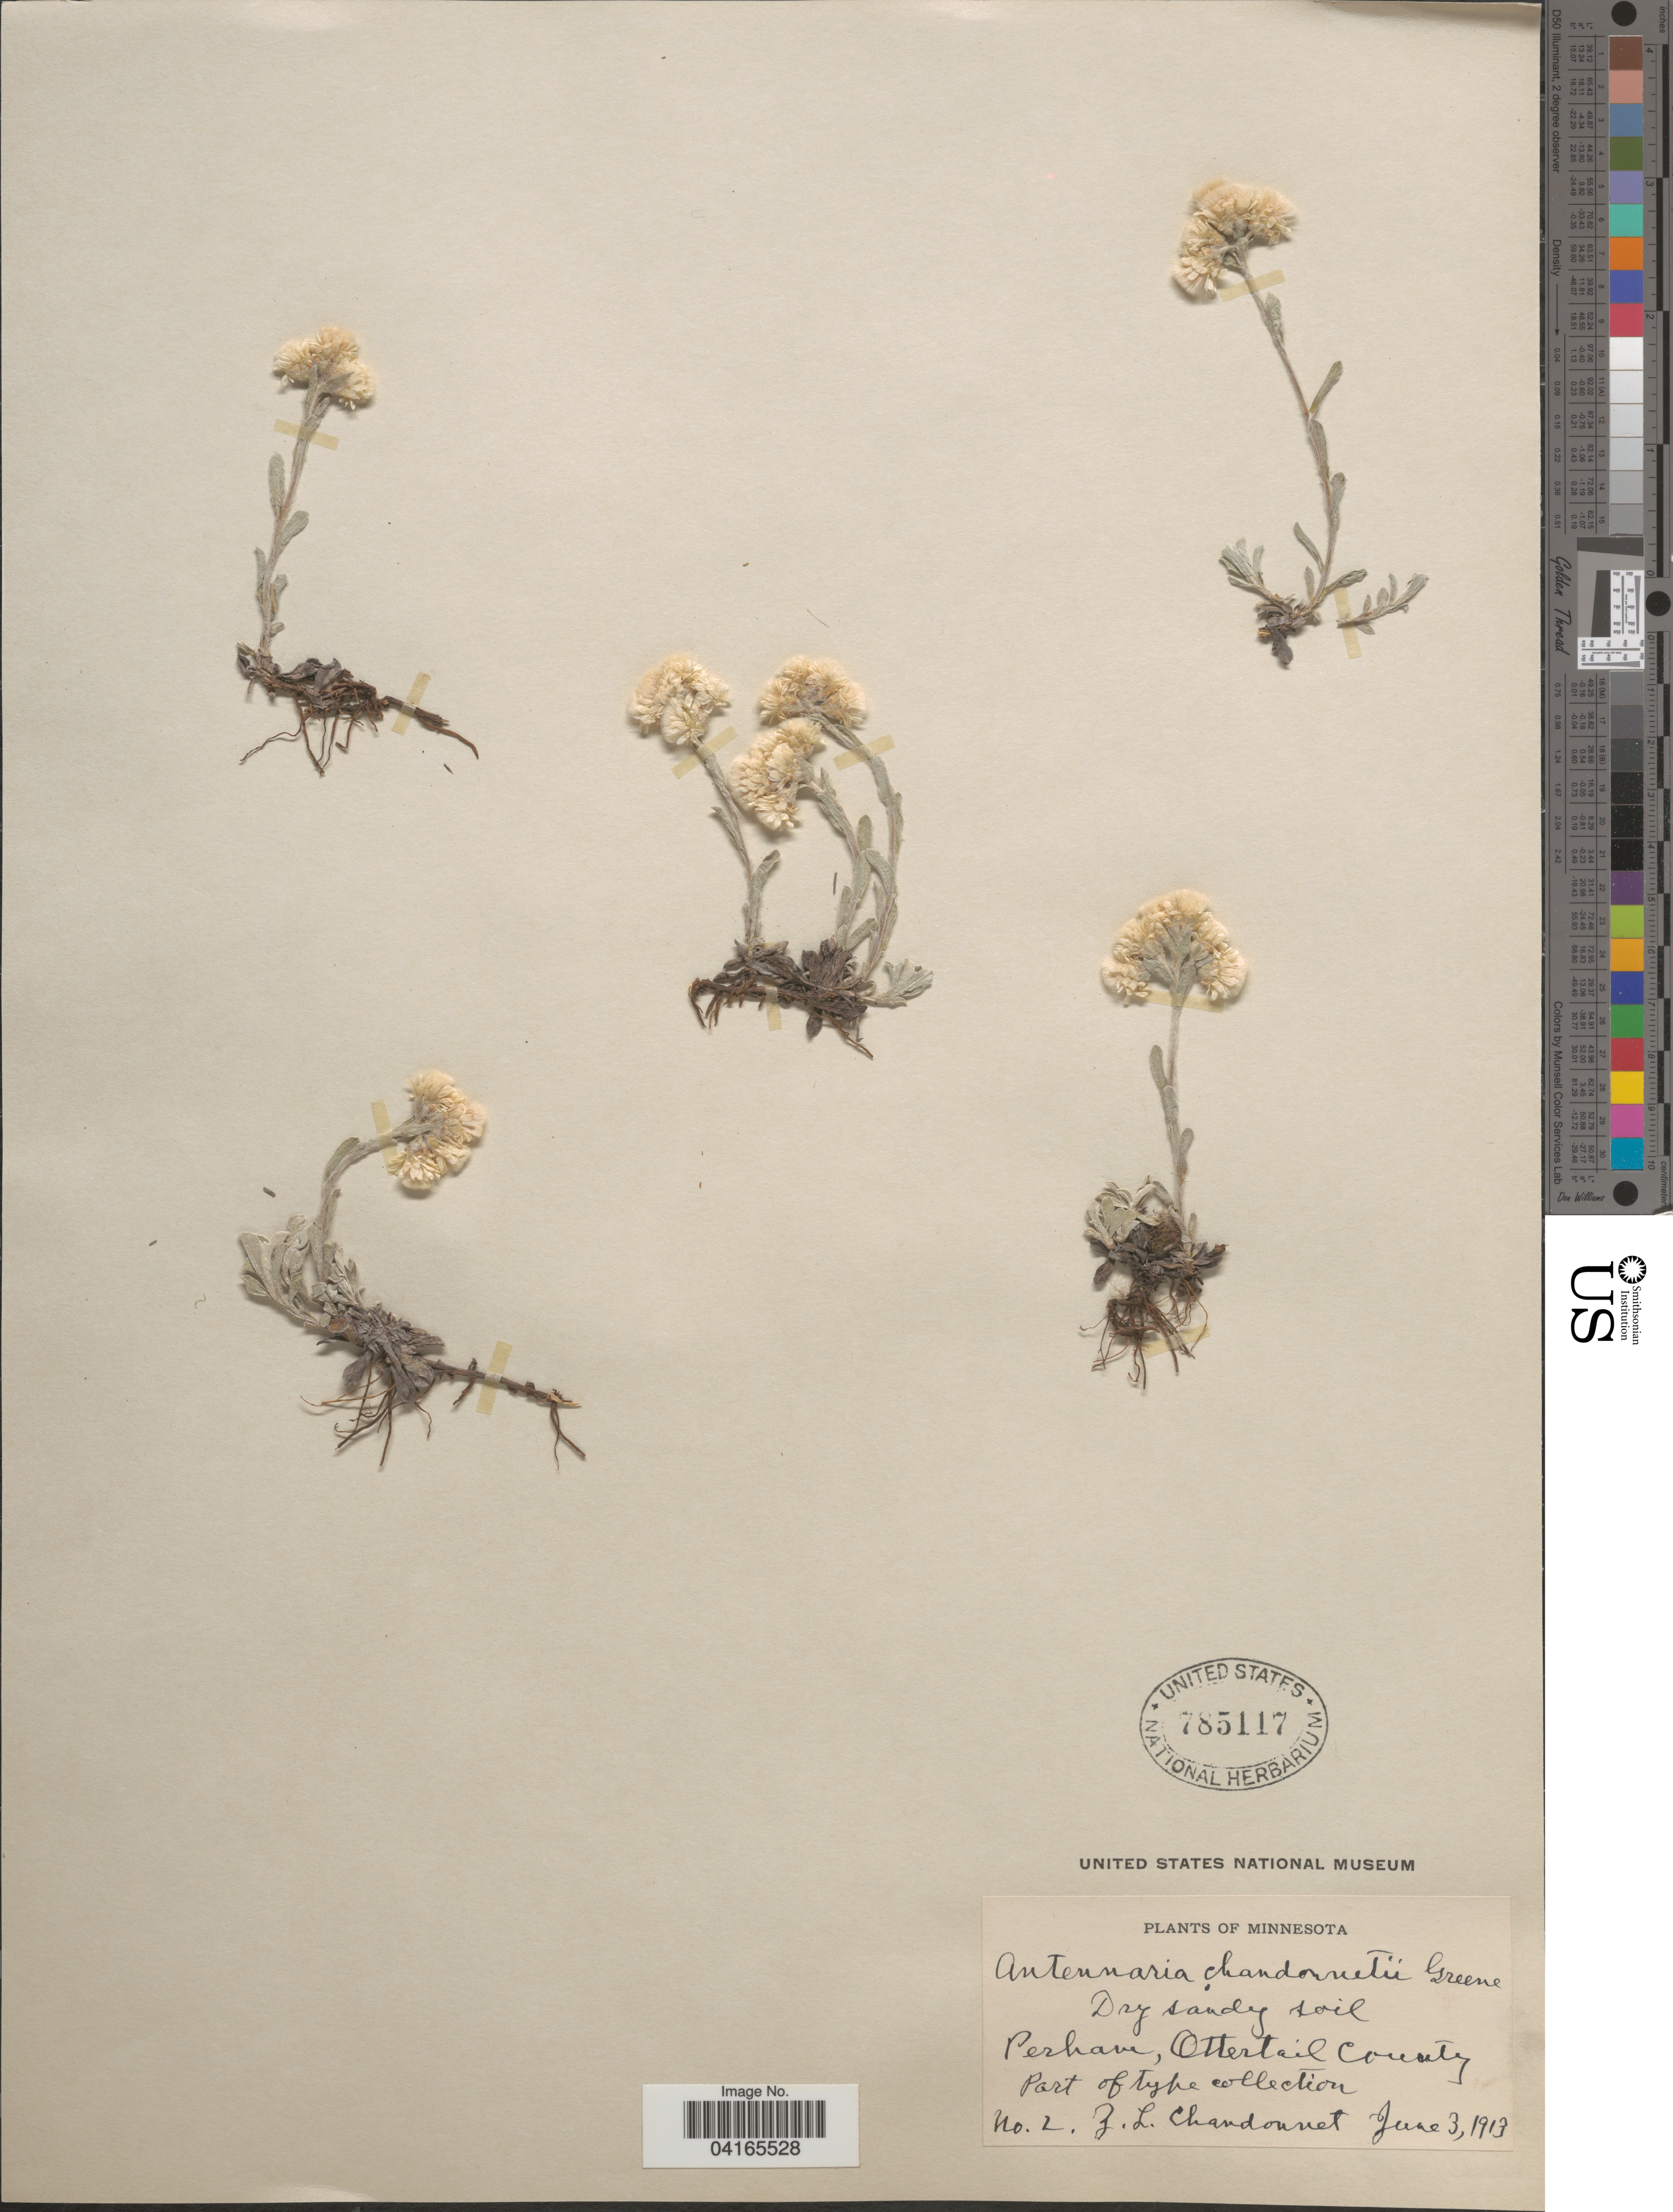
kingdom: Plantae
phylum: Tracheophyta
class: Magnoliopsida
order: Asterales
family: Asteraceae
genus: Antennaria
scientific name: Antennaria chandornetii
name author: Greene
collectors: Z. Chandonnet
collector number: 2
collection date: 1913-06-03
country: United States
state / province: Minnesota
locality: Perham, Ottertail County.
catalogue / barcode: US 785117